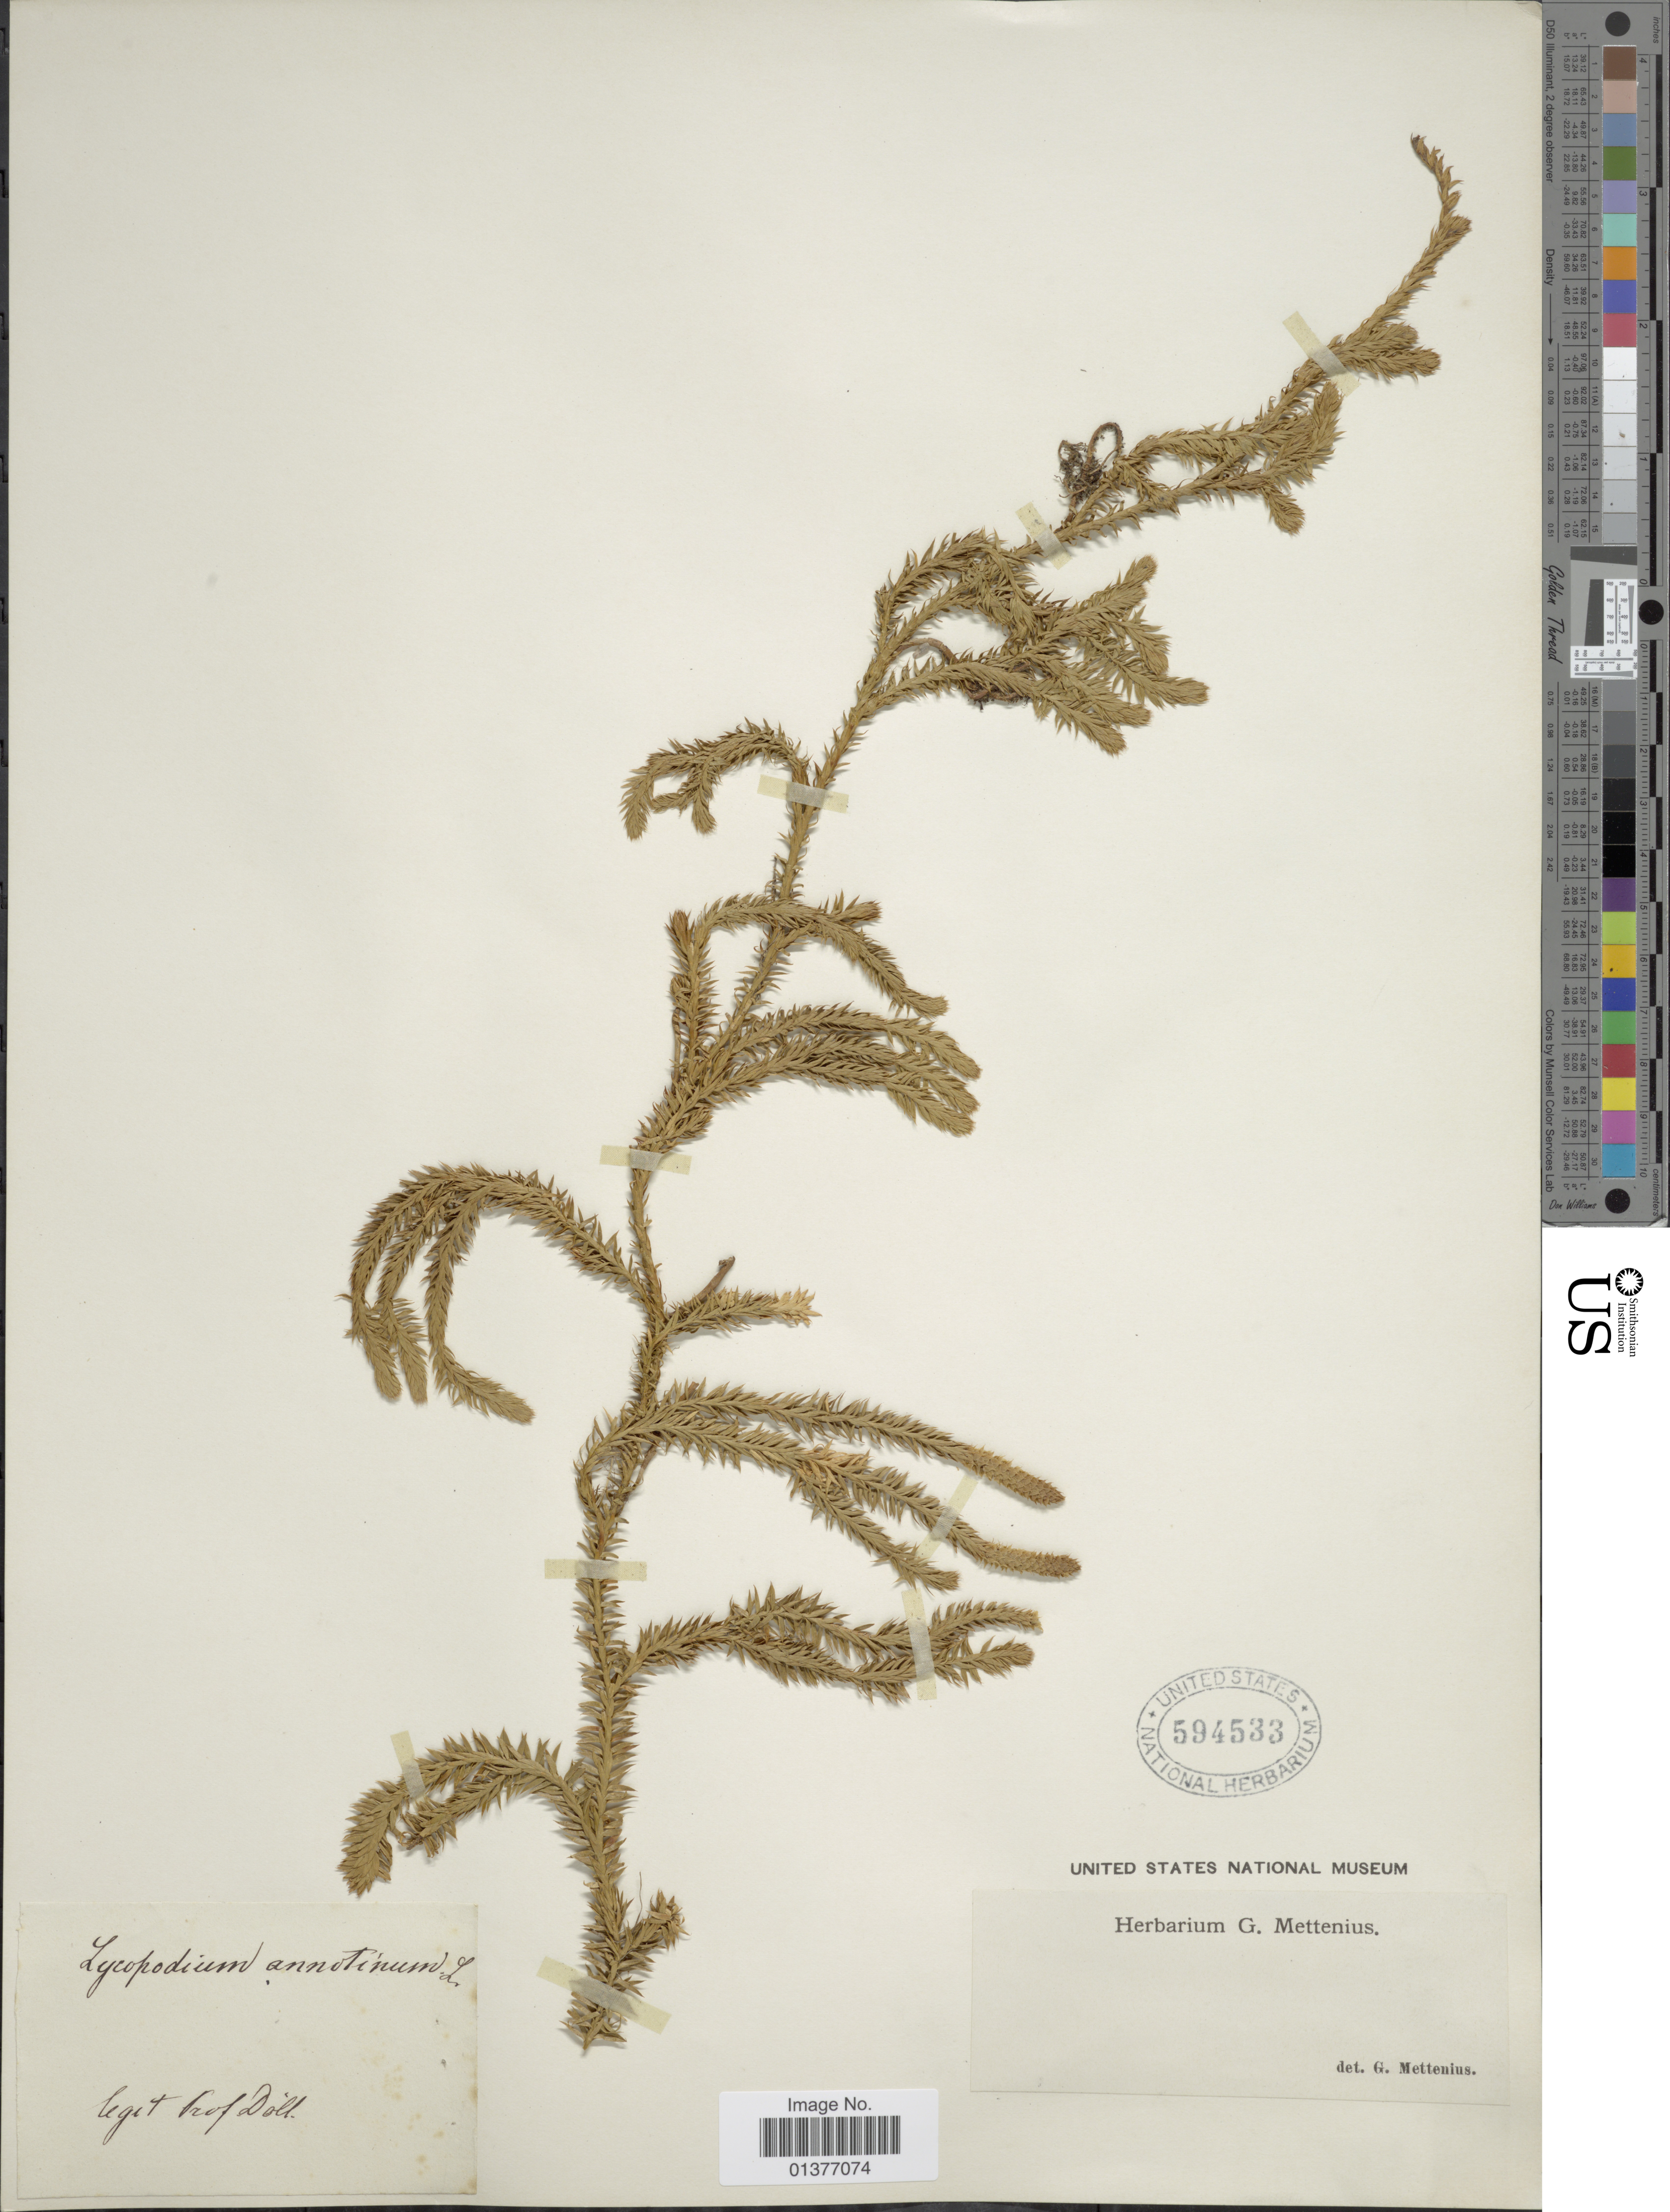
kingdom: Plantae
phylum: Tracheophyta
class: Lycopodiopsida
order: Lycopodiales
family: Lycopodiaceae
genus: Spinulum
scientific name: Spinulum annotinum subsp. annotinum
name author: (L.) A. Haines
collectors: Doll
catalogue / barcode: US 594533